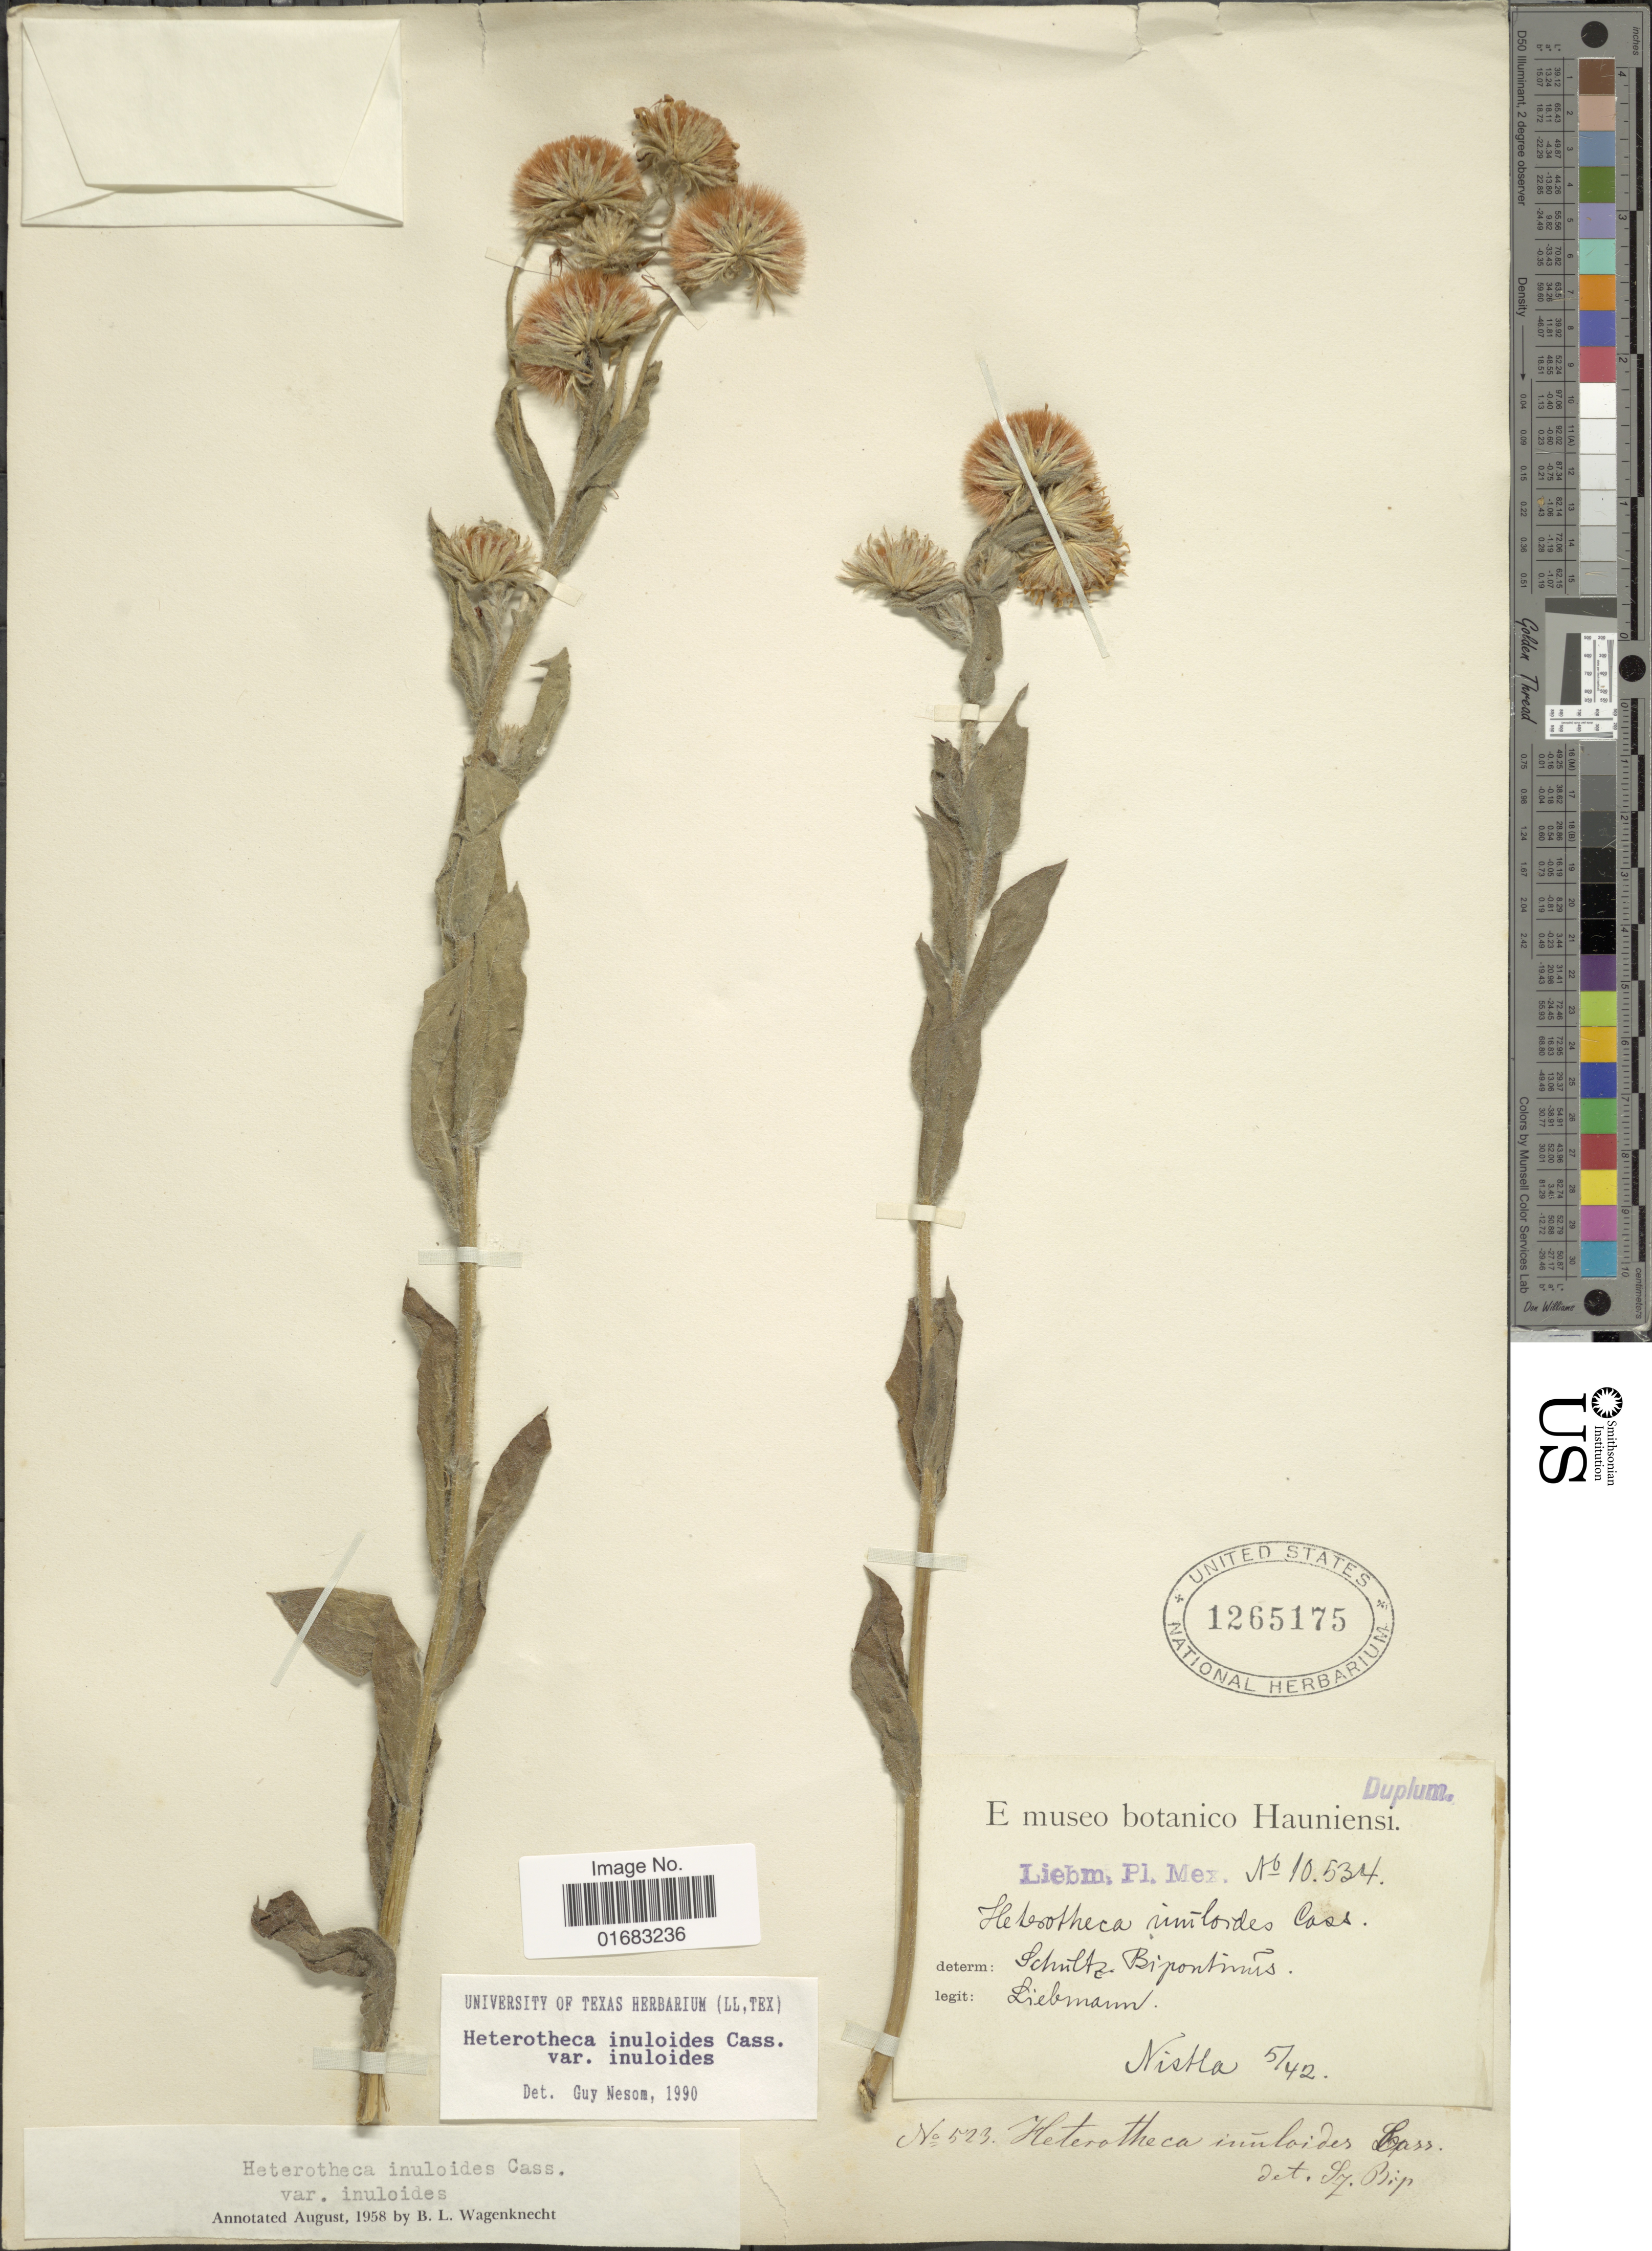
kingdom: Plantae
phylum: Tracheophyta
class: Magnoliopsida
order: Asterales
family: Asteraceae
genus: Heterotheca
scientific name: Heterotheca inuloides var. inuloides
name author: Cass.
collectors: Liebmann, --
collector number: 10534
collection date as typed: Transcribed d/m/y: /5/42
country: Mexico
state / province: México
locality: Nistla.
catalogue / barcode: US 1265175